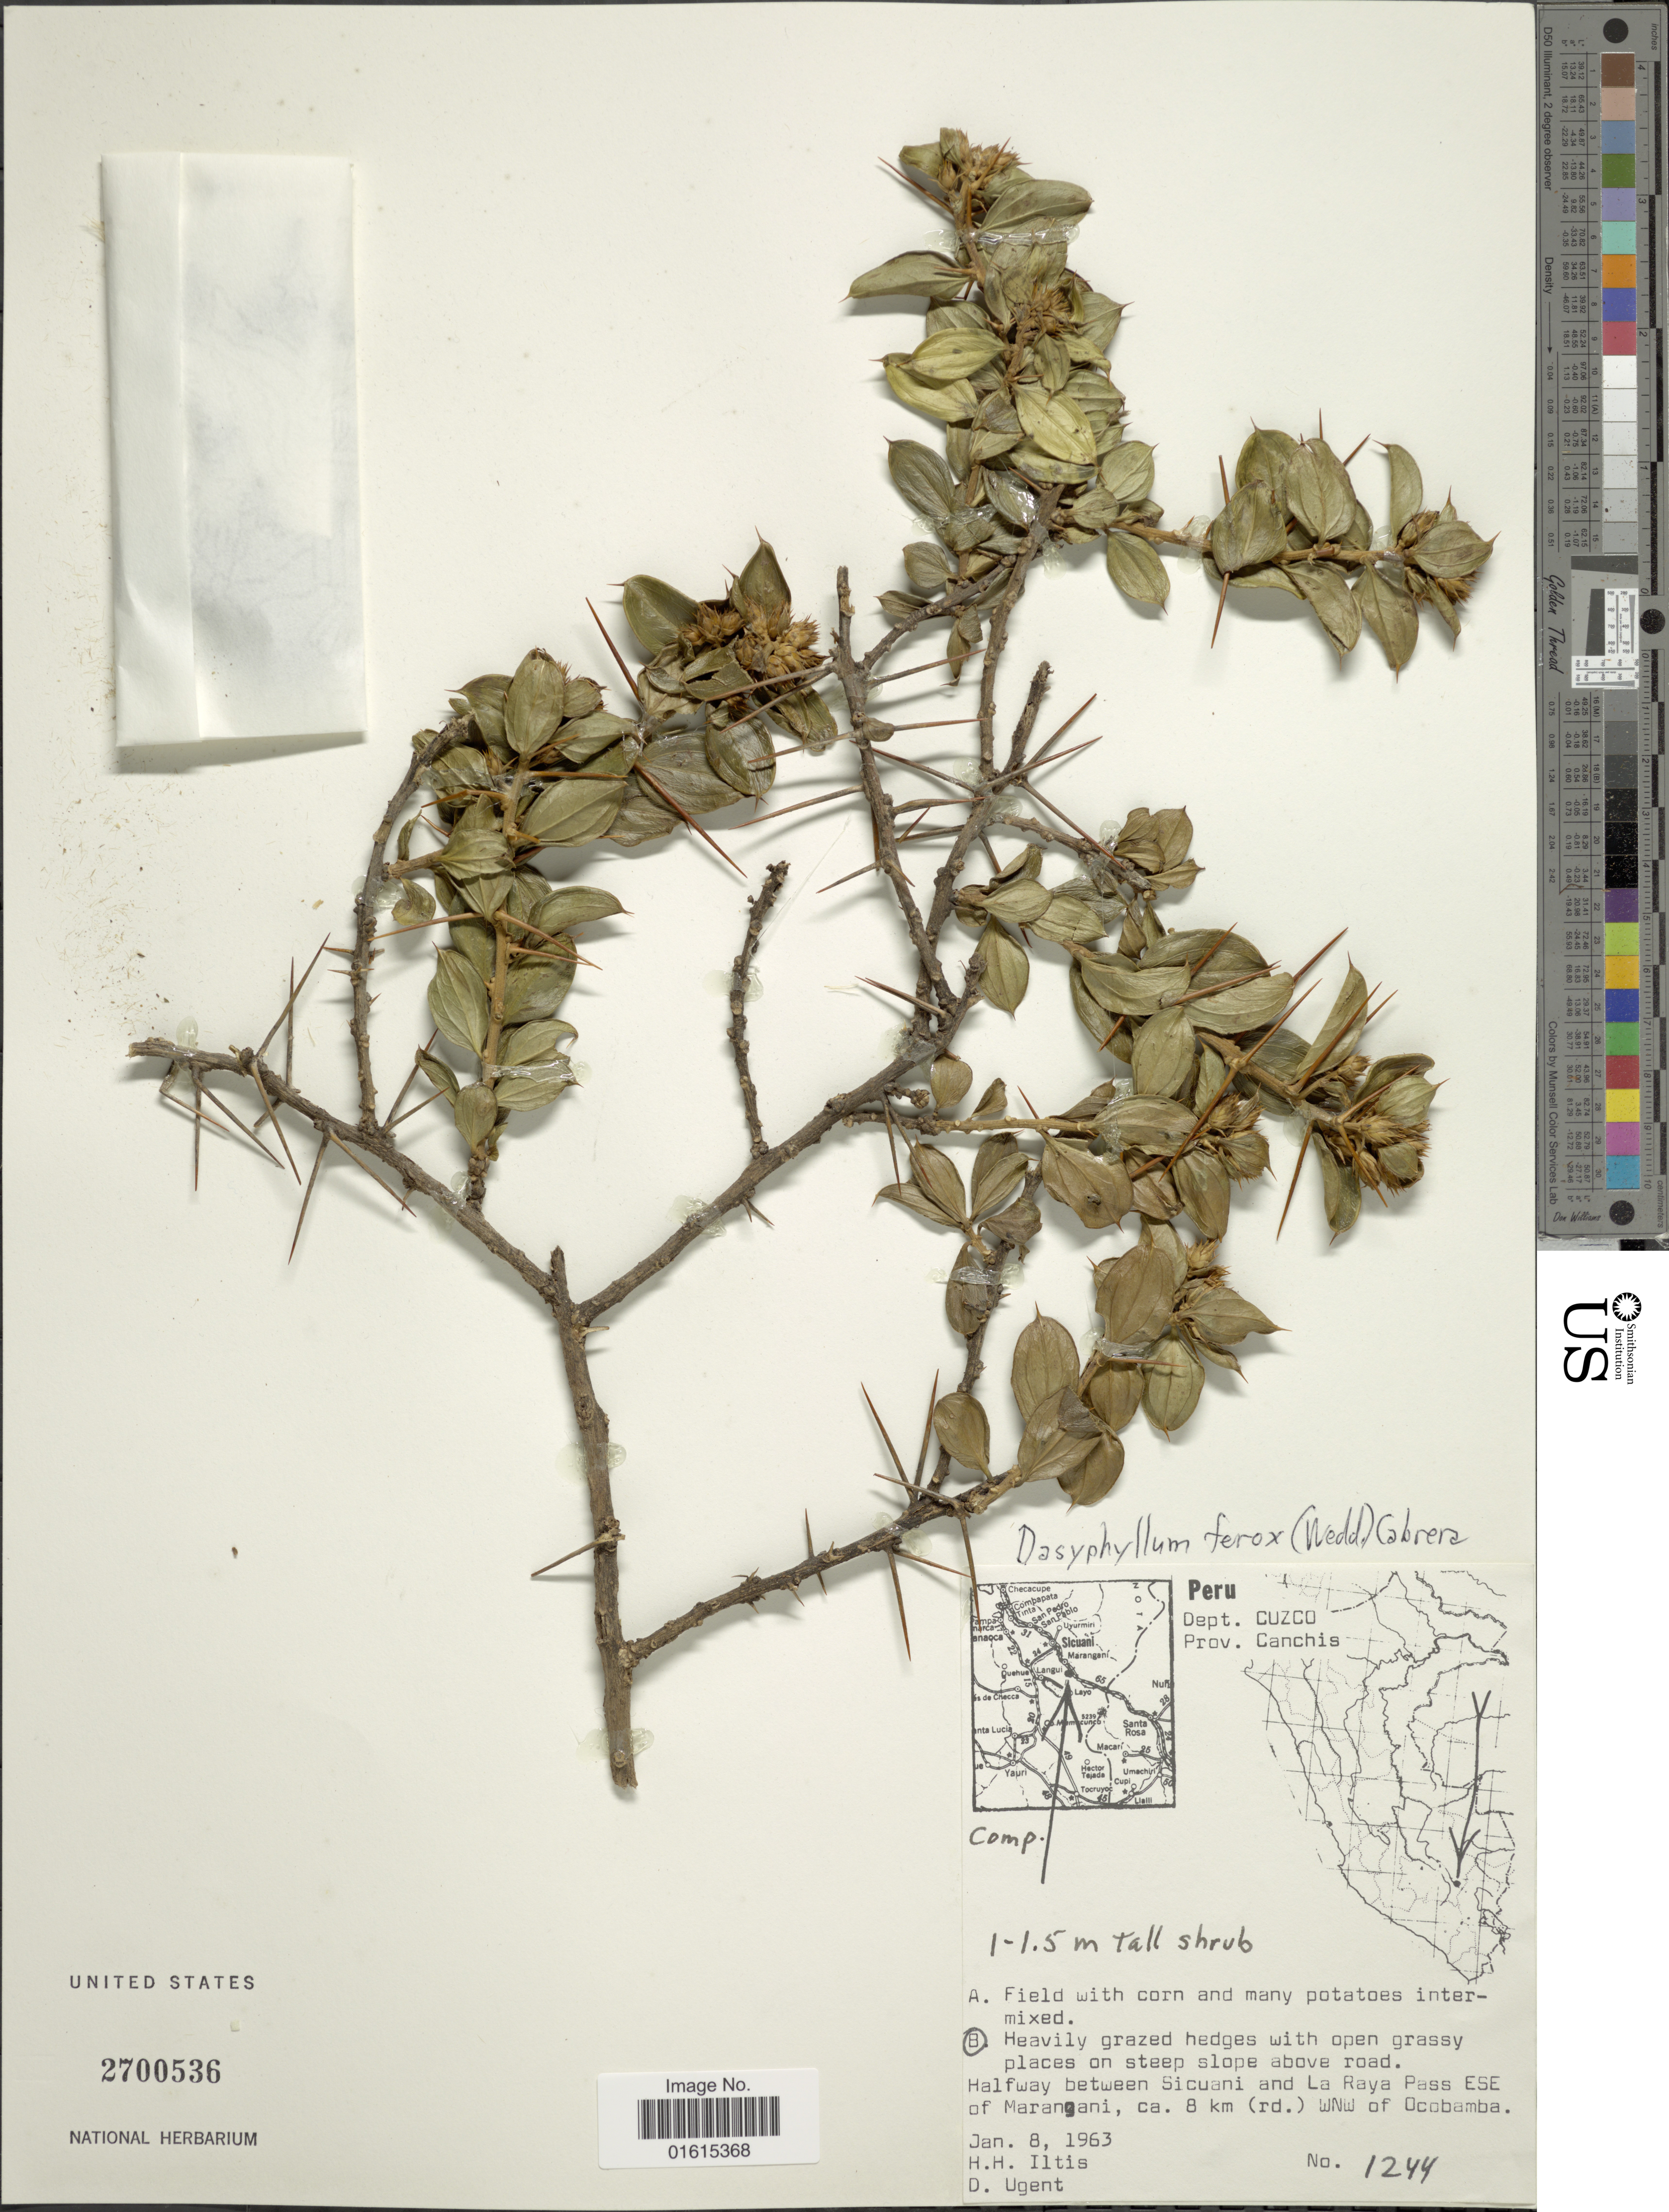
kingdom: Plantae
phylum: Tracheophyta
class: Magnoliopsida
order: Asterales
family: Asteraceae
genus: Dasyphyllum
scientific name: Dasyphyllum ferox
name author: (Wedd.) Cabrera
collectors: H. H. Iltis & D. Ugent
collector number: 1244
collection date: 1963-01-08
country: Peru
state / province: Cusco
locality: Dept. Cuzco, Prov. Canchis, halfway between Sicuani and La Raya Pass ESE of Marangani, ca 8 km (rd.) WNW of Ocobamba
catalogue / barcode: US 2700536